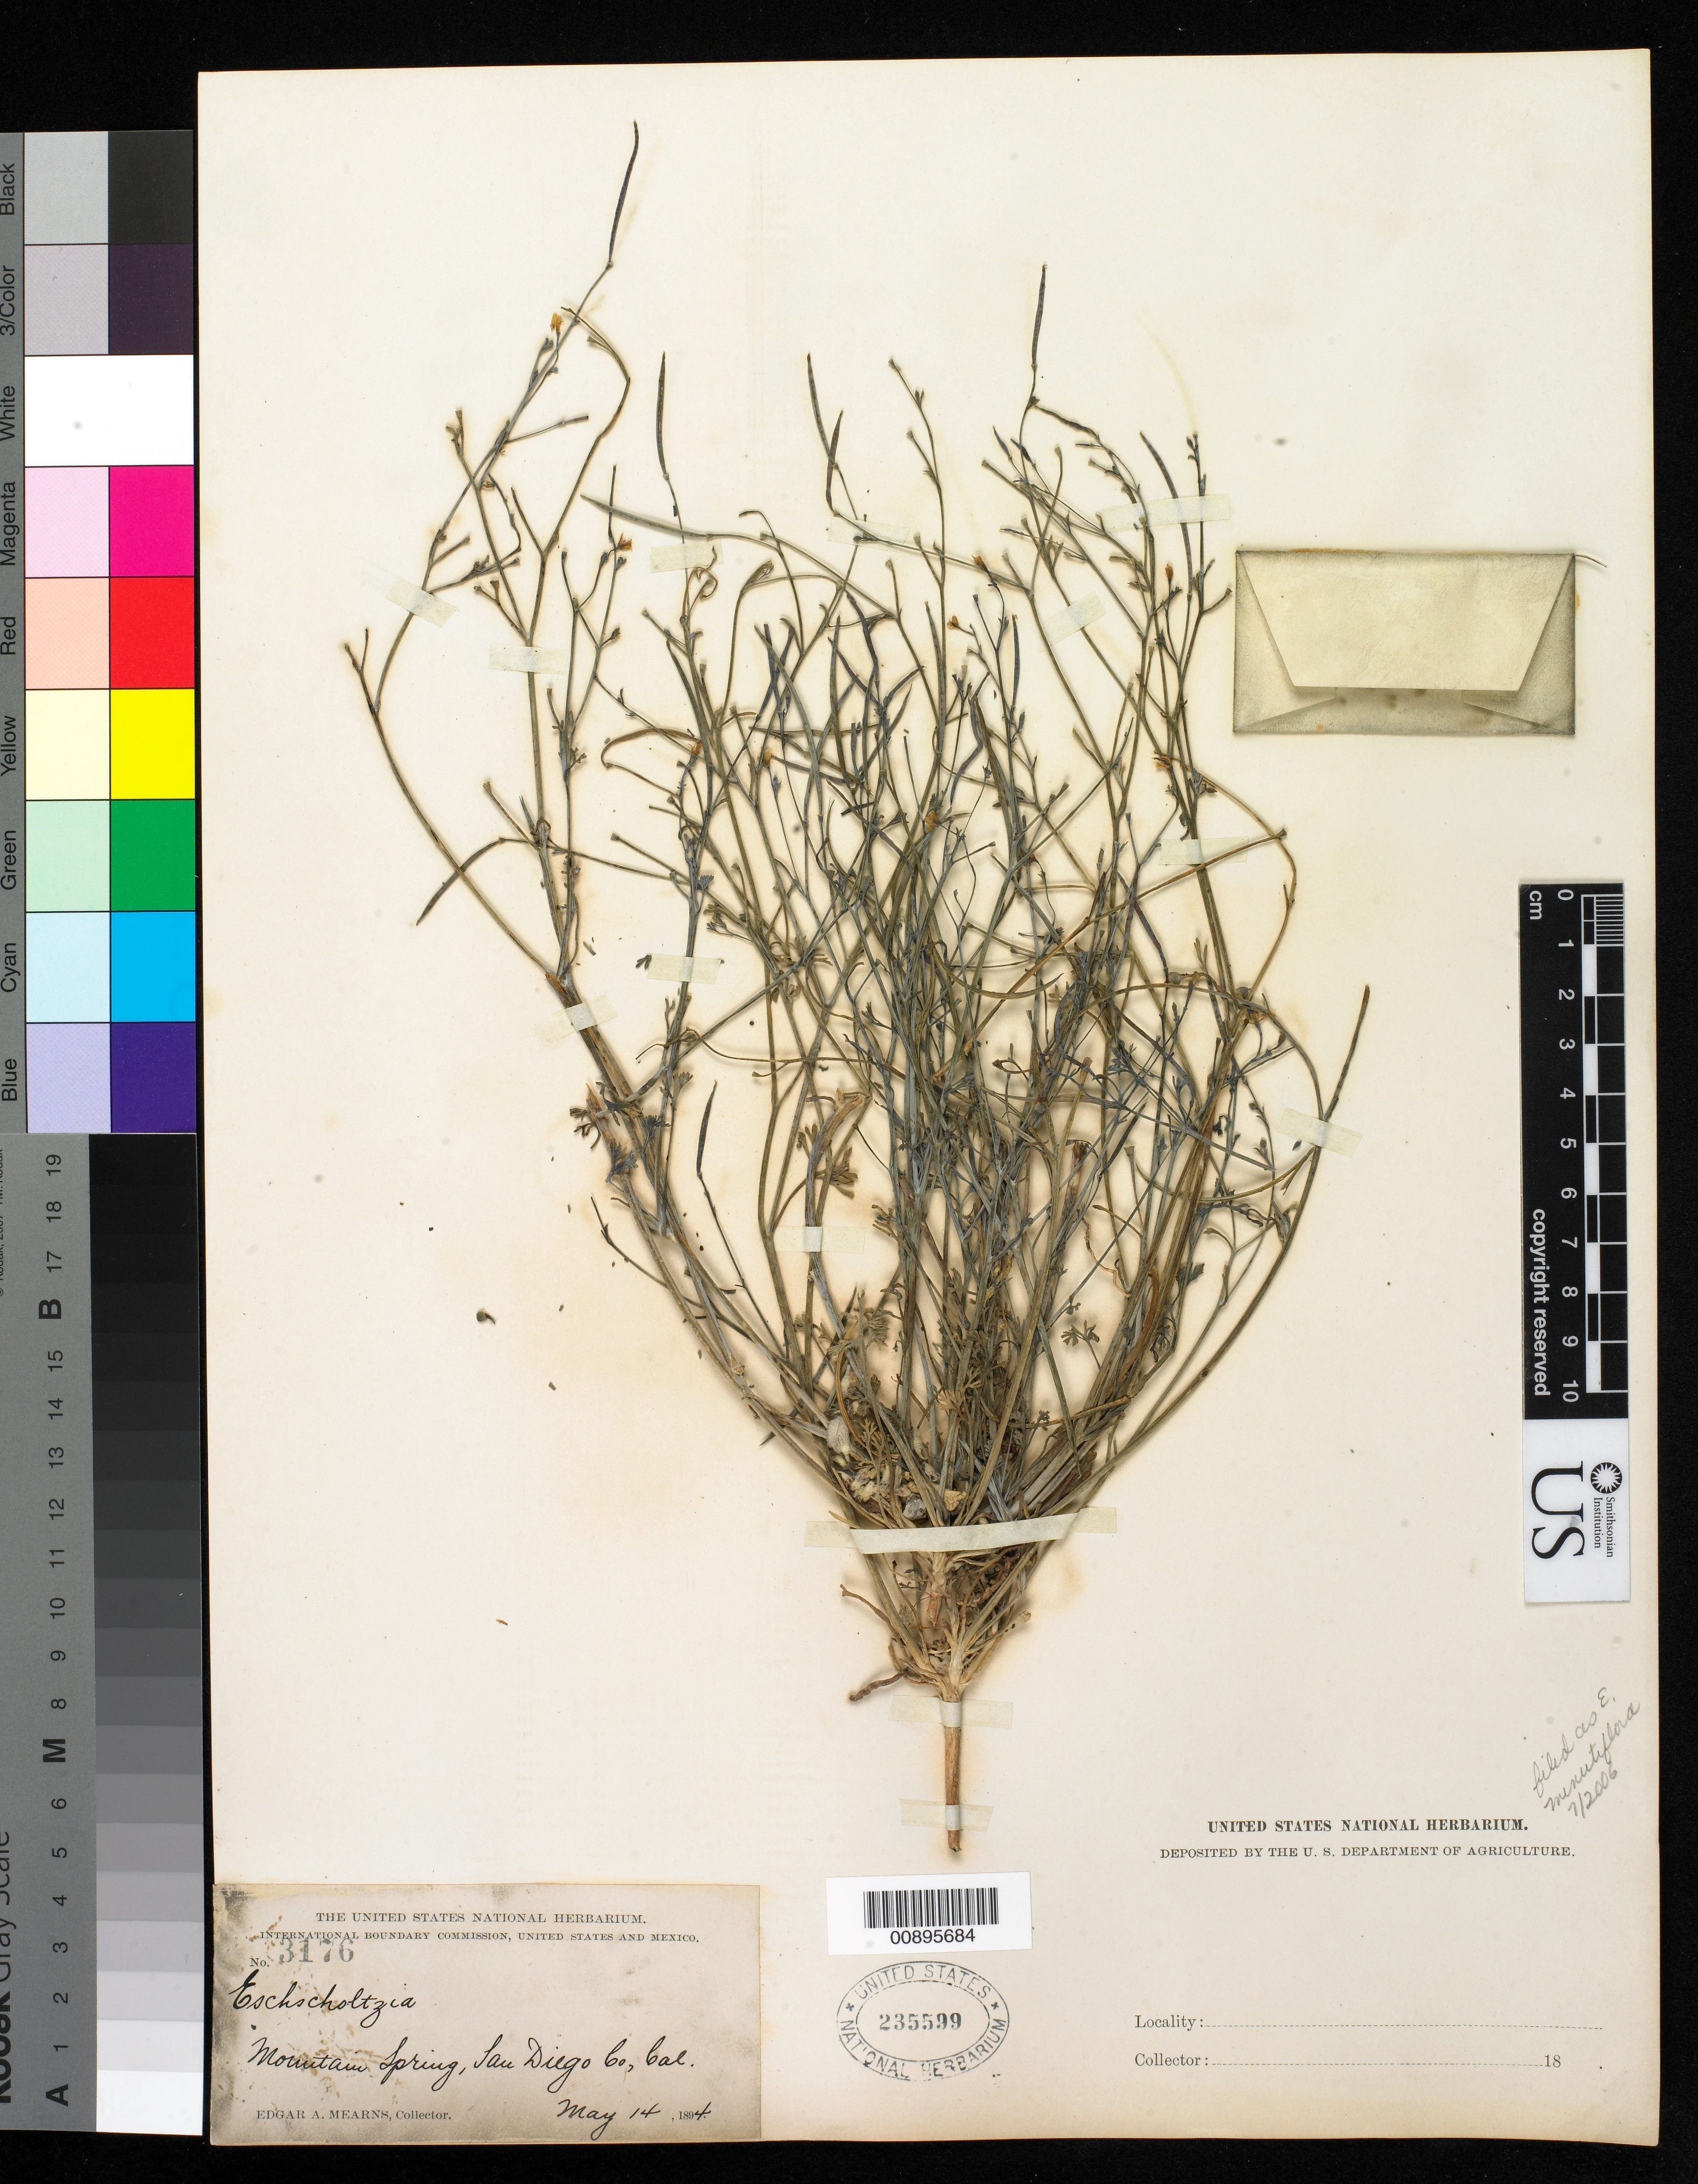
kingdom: Plantae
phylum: Tracheophyta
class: Magnoliopsida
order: Ranunculales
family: Papaveraceae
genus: Eschscholzia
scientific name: Eschscholzia minutiflora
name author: S. Watson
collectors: E. A. Mearns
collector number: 3176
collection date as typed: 14 May 1894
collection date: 1894-05-14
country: United States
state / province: California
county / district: San Diego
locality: Mountain Spring, San Diego County, California.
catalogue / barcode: US 235599